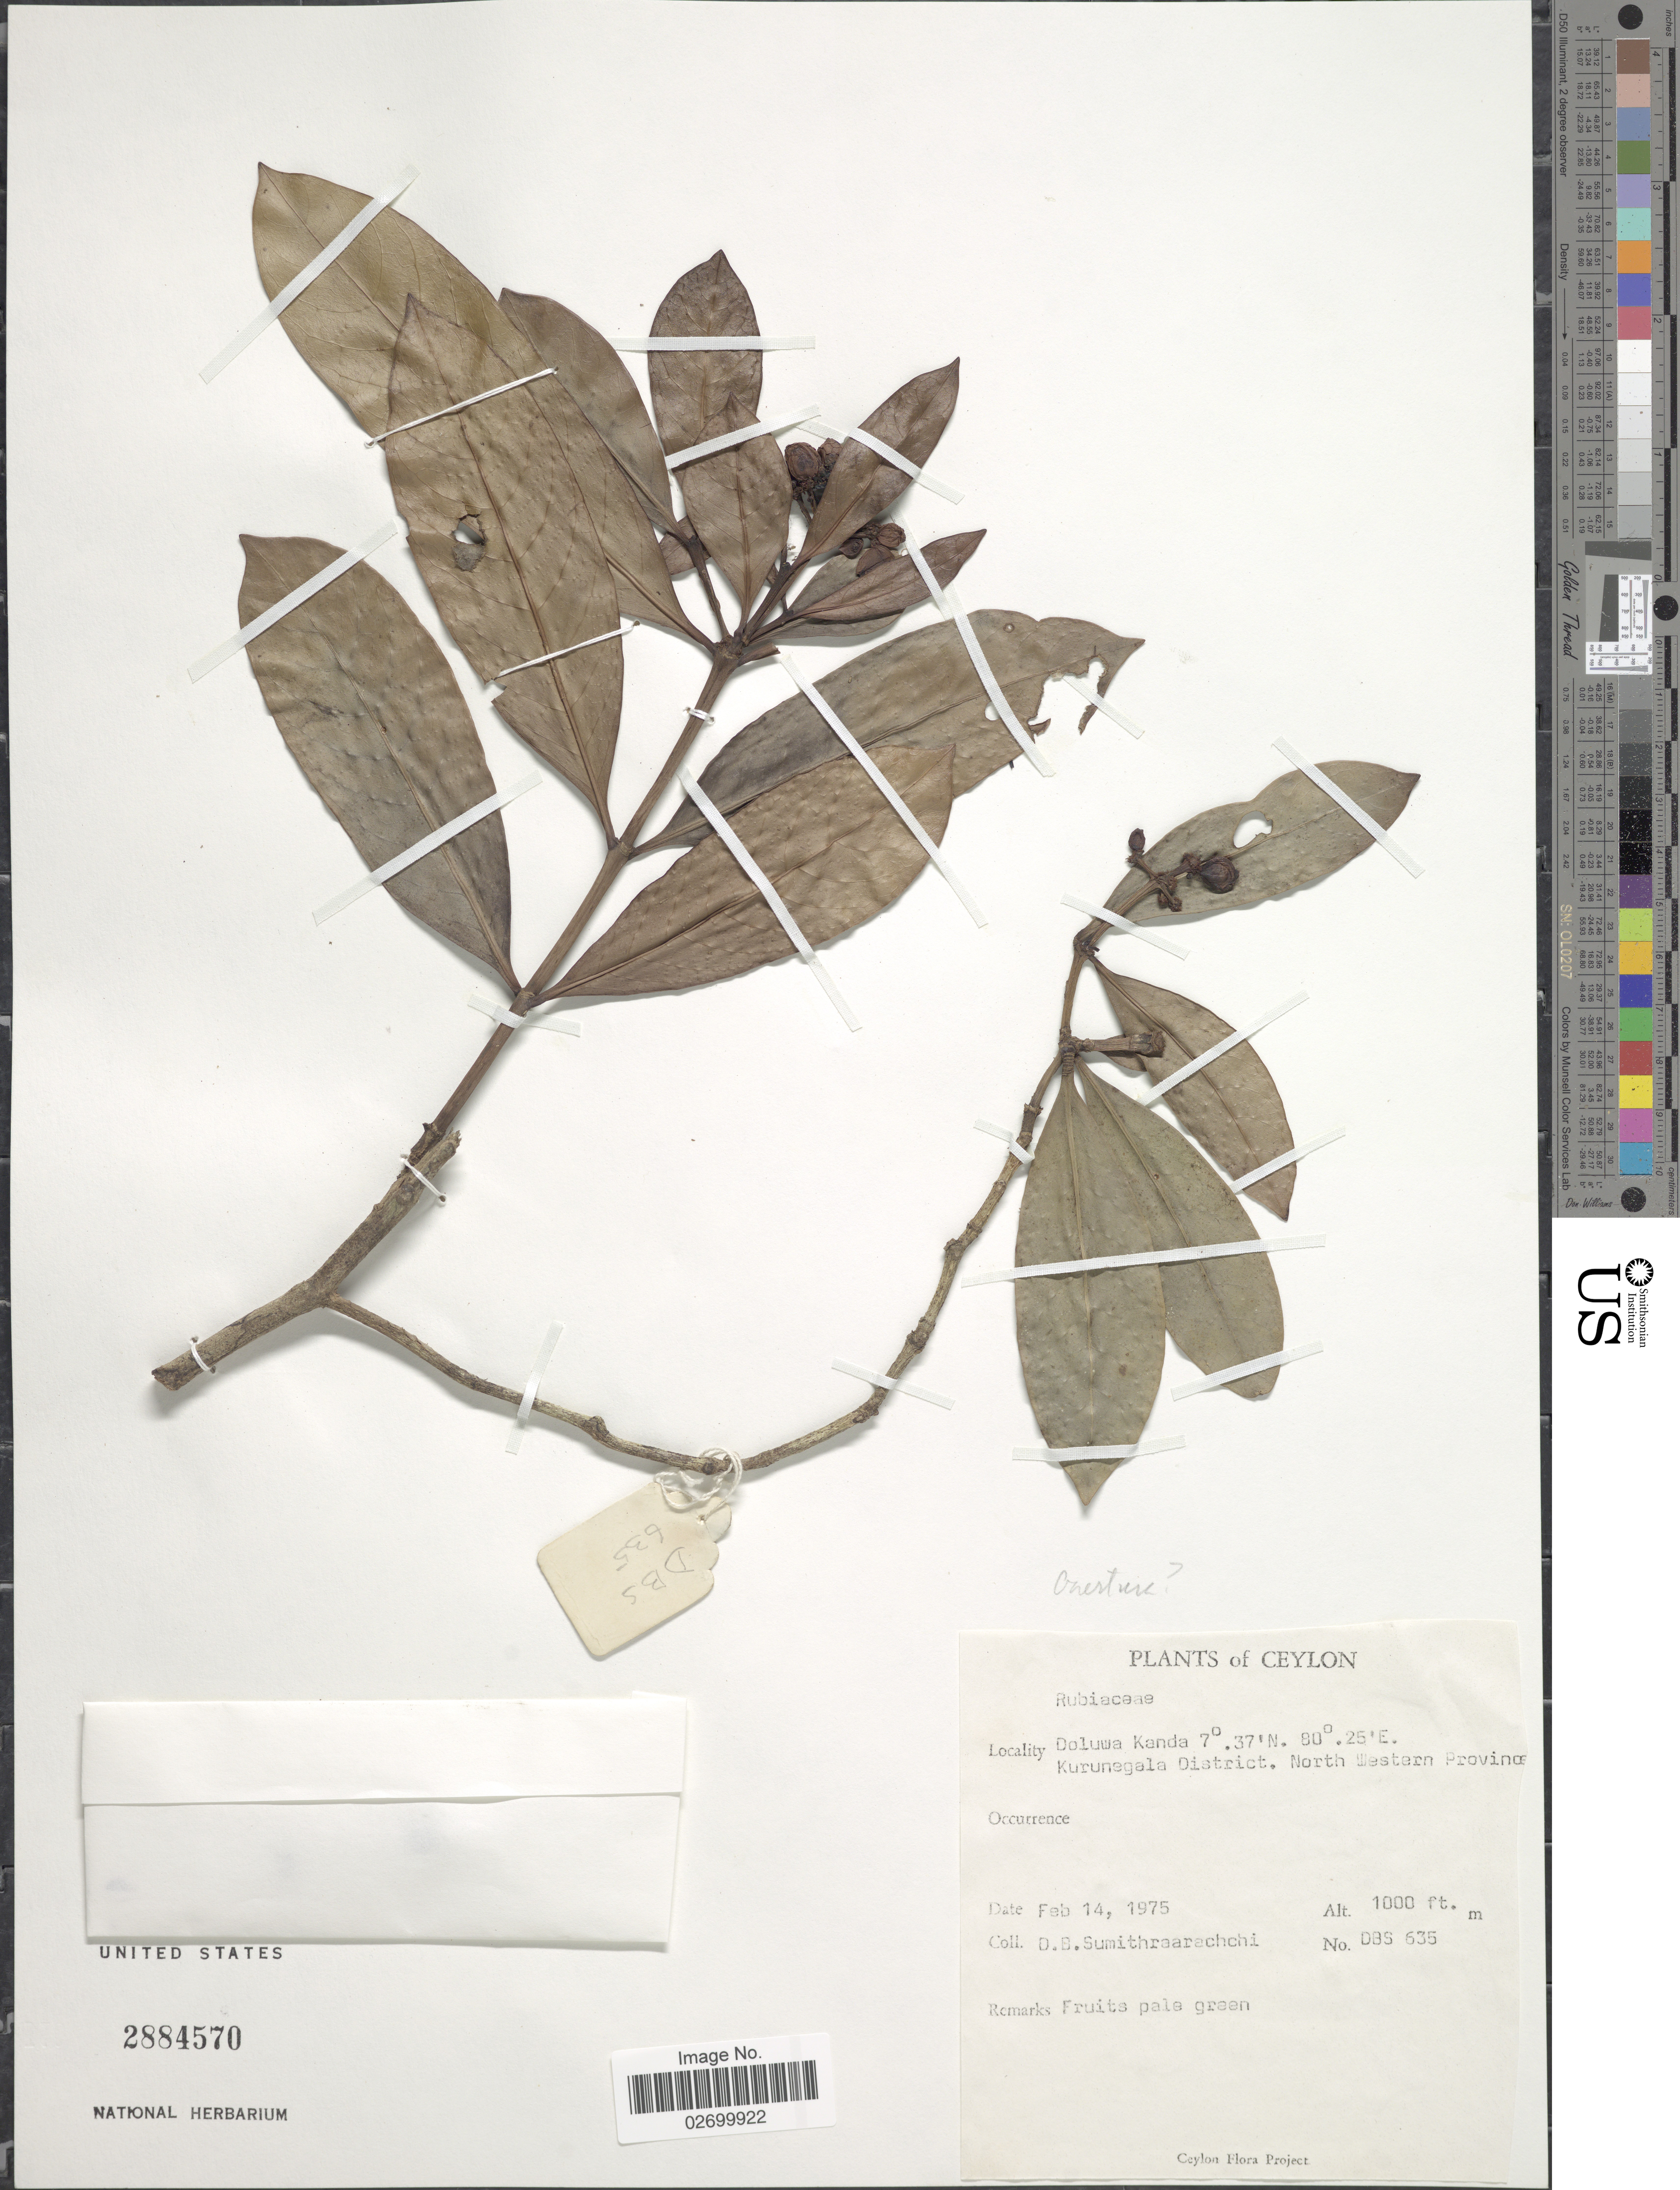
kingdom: Plantae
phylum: Tracheophyta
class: Magnoliopsida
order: Gentianales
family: Rubiaceae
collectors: D. B. Sumithraarachchi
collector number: DBS 635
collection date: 1975-02-14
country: Sri Lanka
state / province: North Western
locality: Ceylon. Doluwa Kanda. Kurunegala District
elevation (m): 305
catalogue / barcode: US 2884570